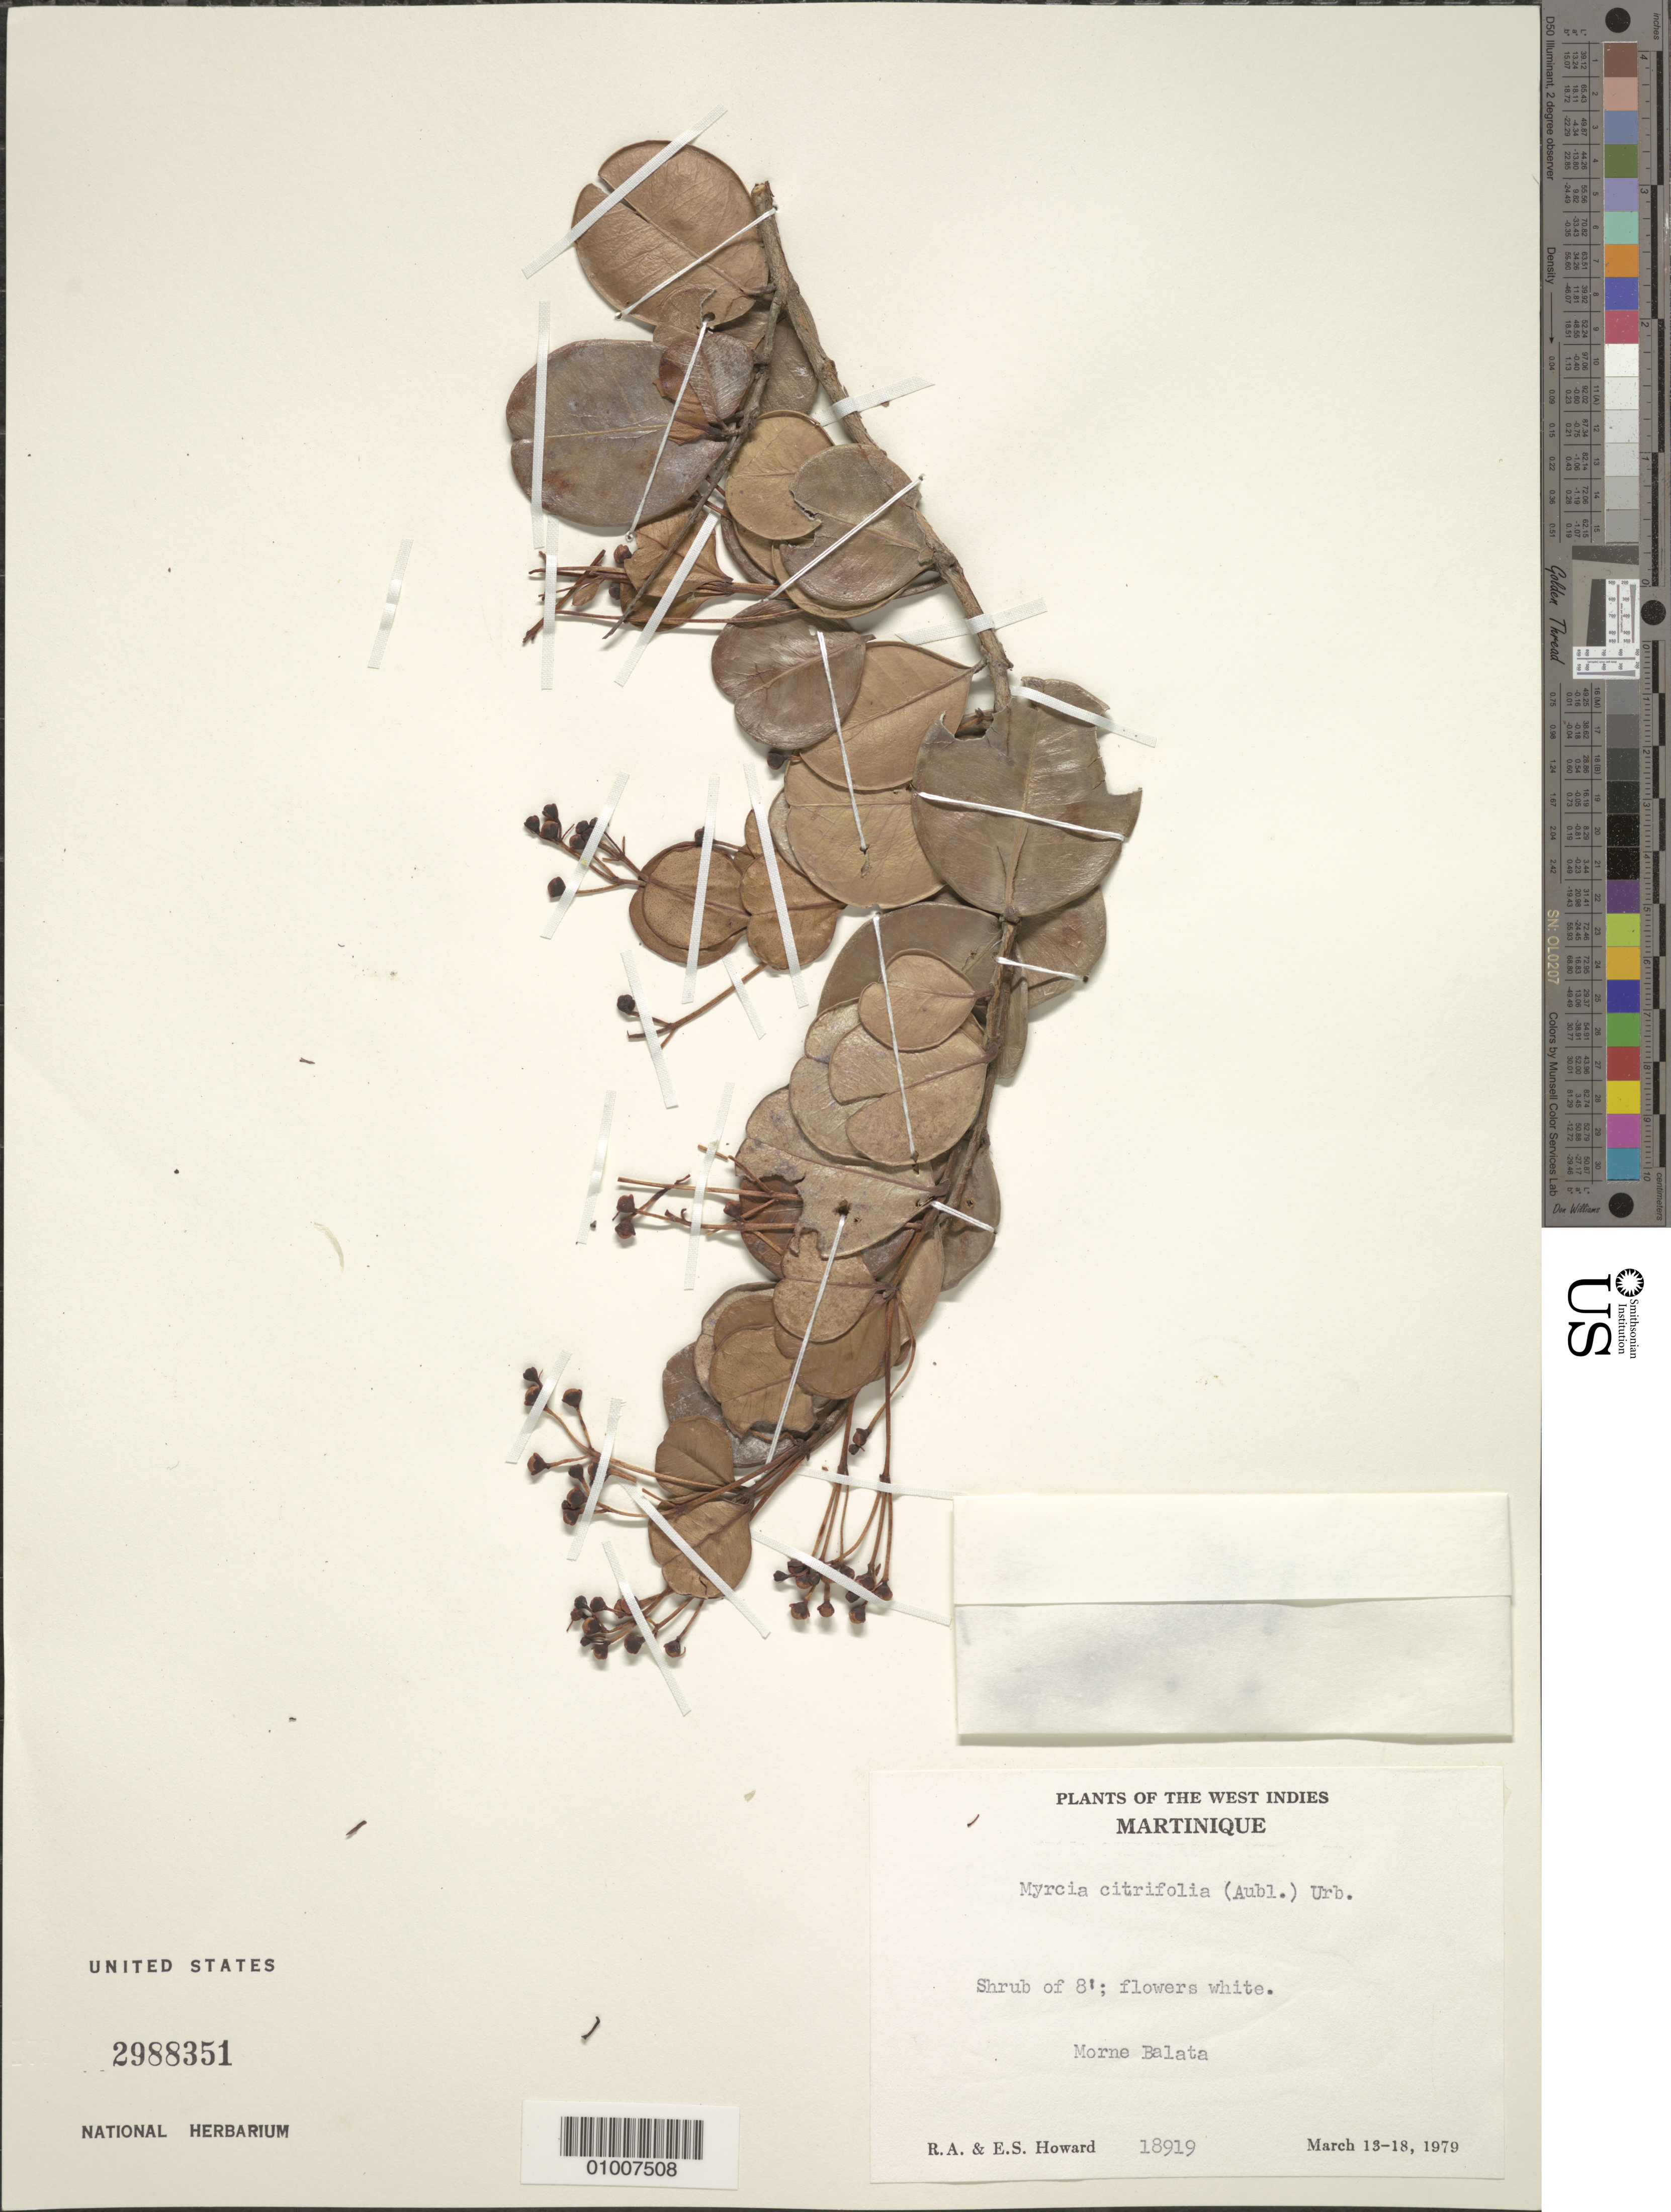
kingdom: Plantae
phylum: Tracheophyta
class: Magnoliopsida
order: Myrtales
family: Myrtaceae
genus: Myrcia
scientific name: Myrcia citrifolia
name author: (Aubl.) Urb.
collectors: R. A. Howard & E. S. Howard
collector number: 18919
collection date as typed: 13 Mar 1979 to 18 Mar 1979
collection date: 1979-03-13/1979-03-18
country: Martinique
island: Martinique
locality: Morne Balata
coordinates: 0 N, 0 E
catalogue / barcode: US 2988351